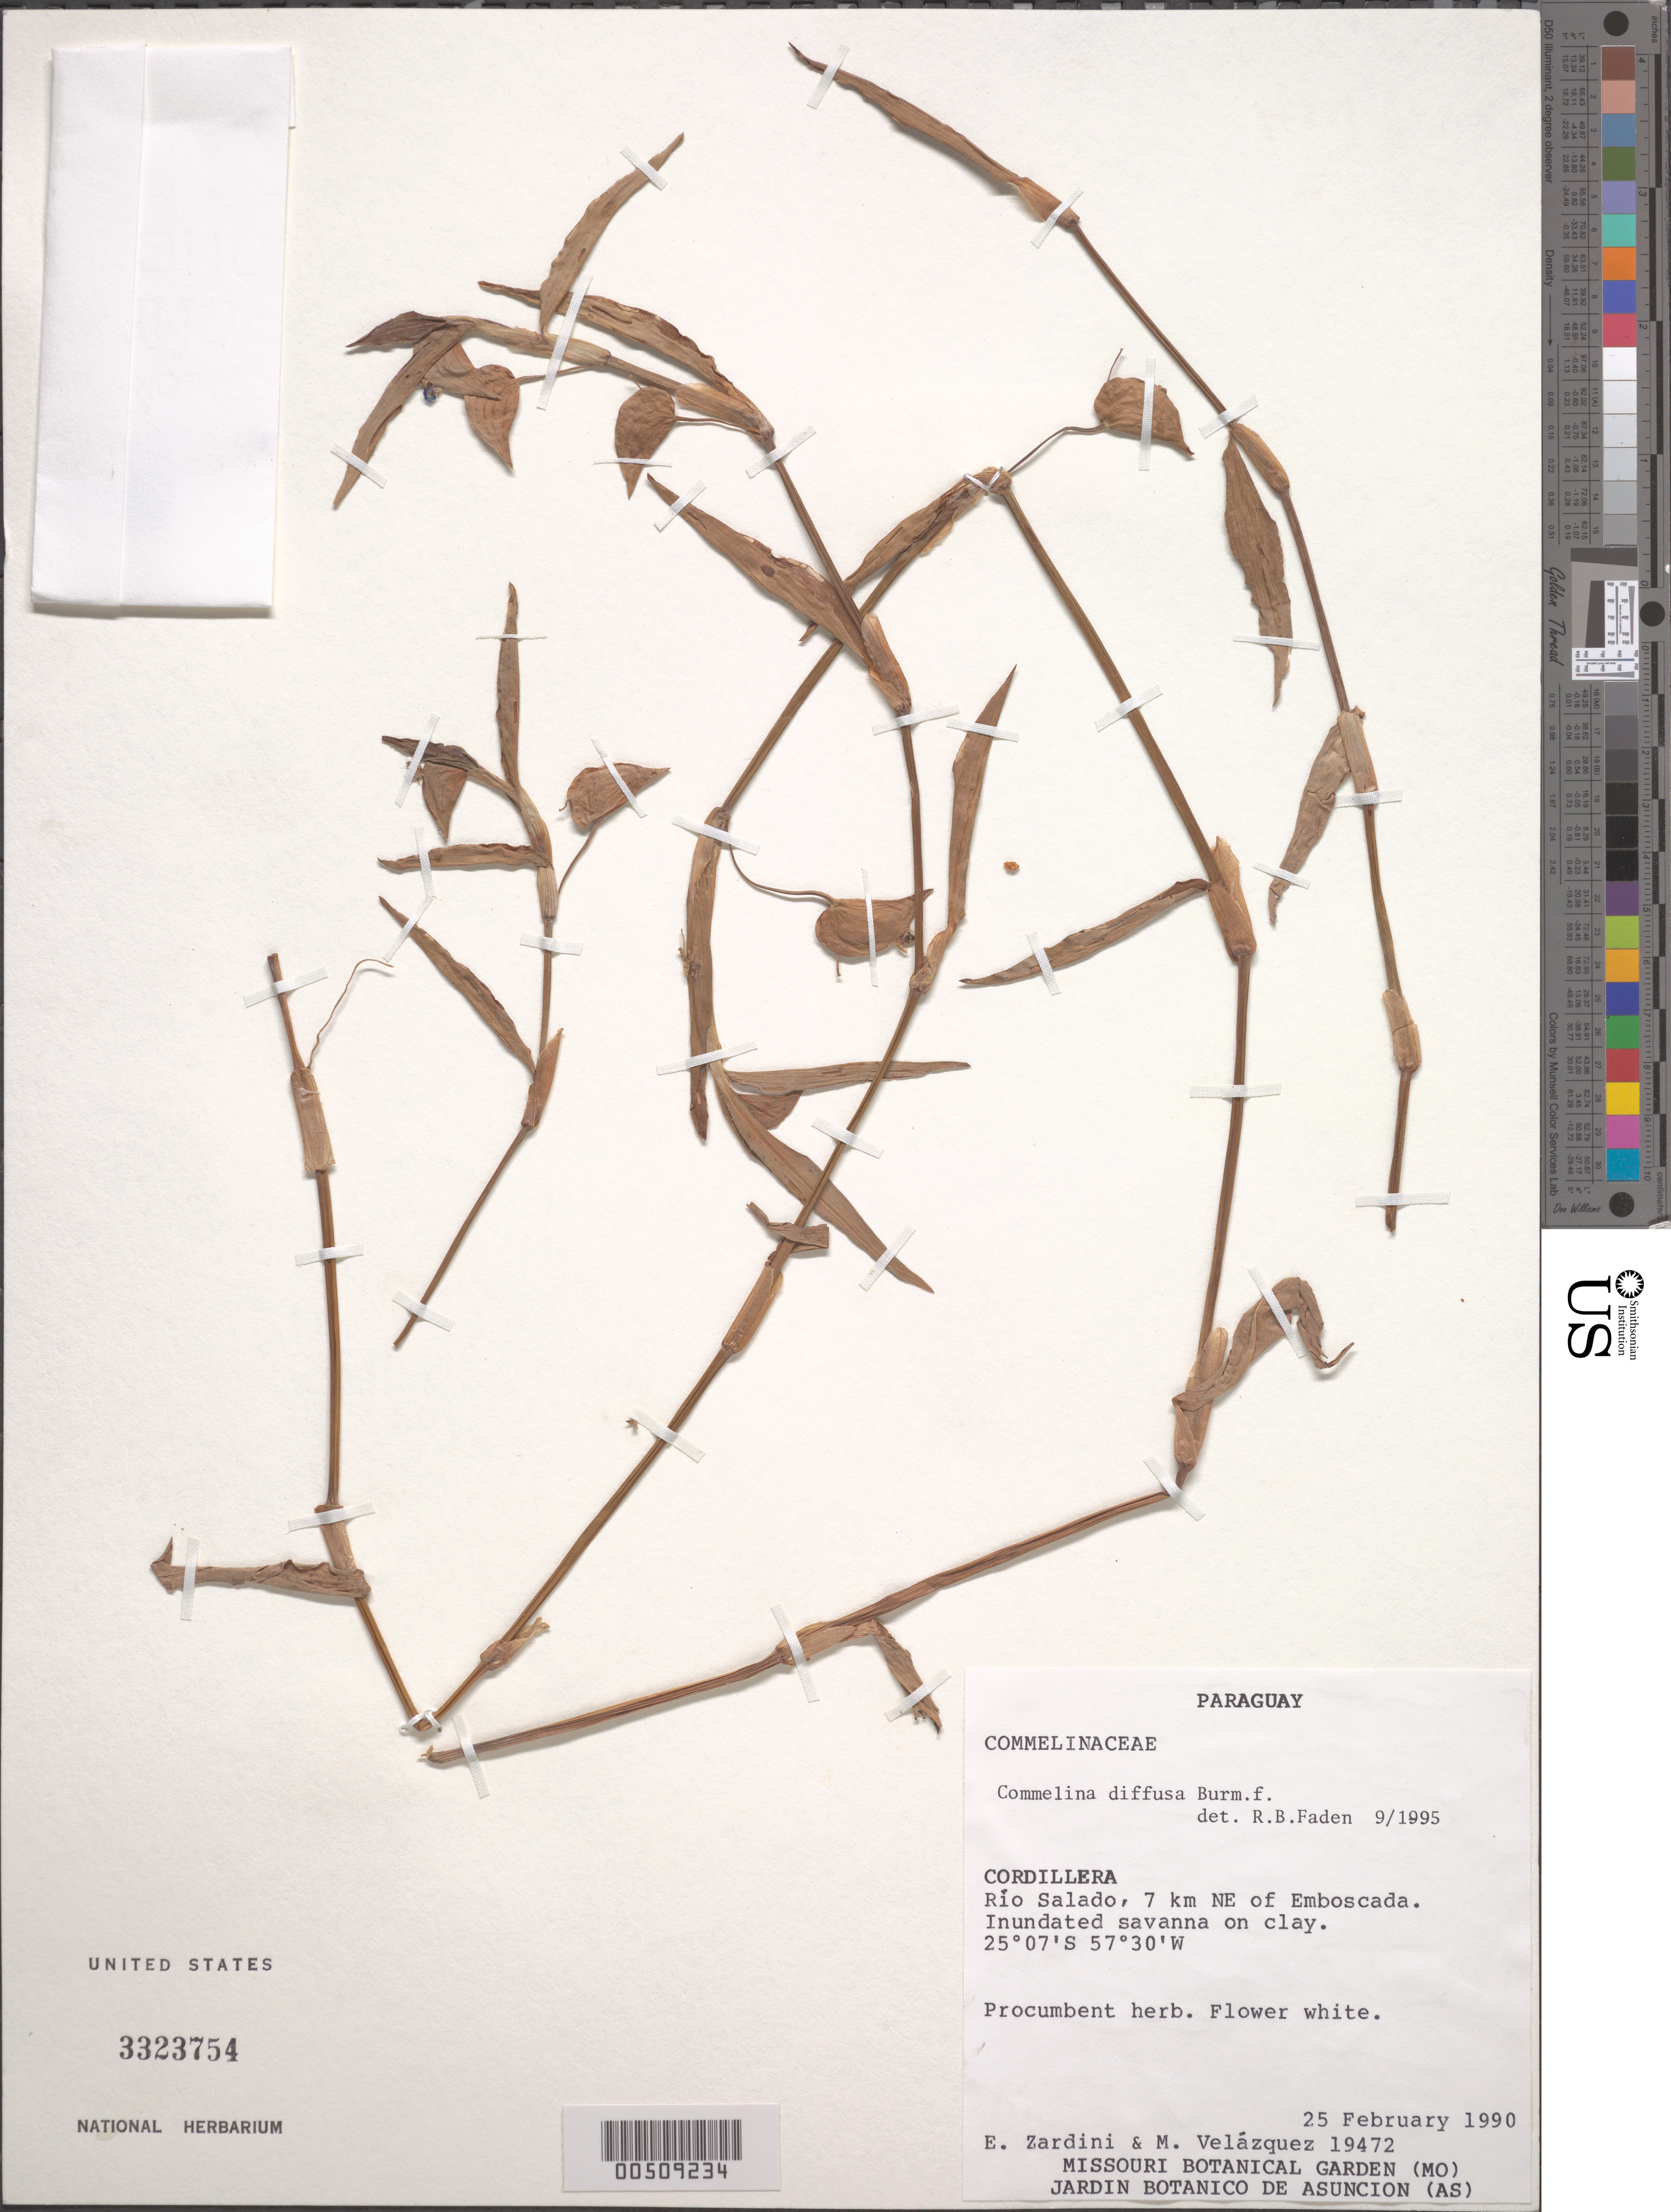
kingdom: Plantae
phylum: Tracheophyta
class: Liliopsida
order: Commelinales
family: Commelinaceae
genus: Commelina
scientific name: Commelina diffusa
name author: Burm. f.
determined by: Faden, Robert B., (US), Smithsonian Institution - National Museum of Natural History (UNITED STATES)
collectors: E. M. Zardini & M. Velazquez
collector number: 19472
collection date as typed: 25 Feb 1990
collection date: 1990-02-25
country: Paraguay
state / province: Paraguarí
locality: Rio salado, ne of emboscada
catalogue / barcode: US 3323754